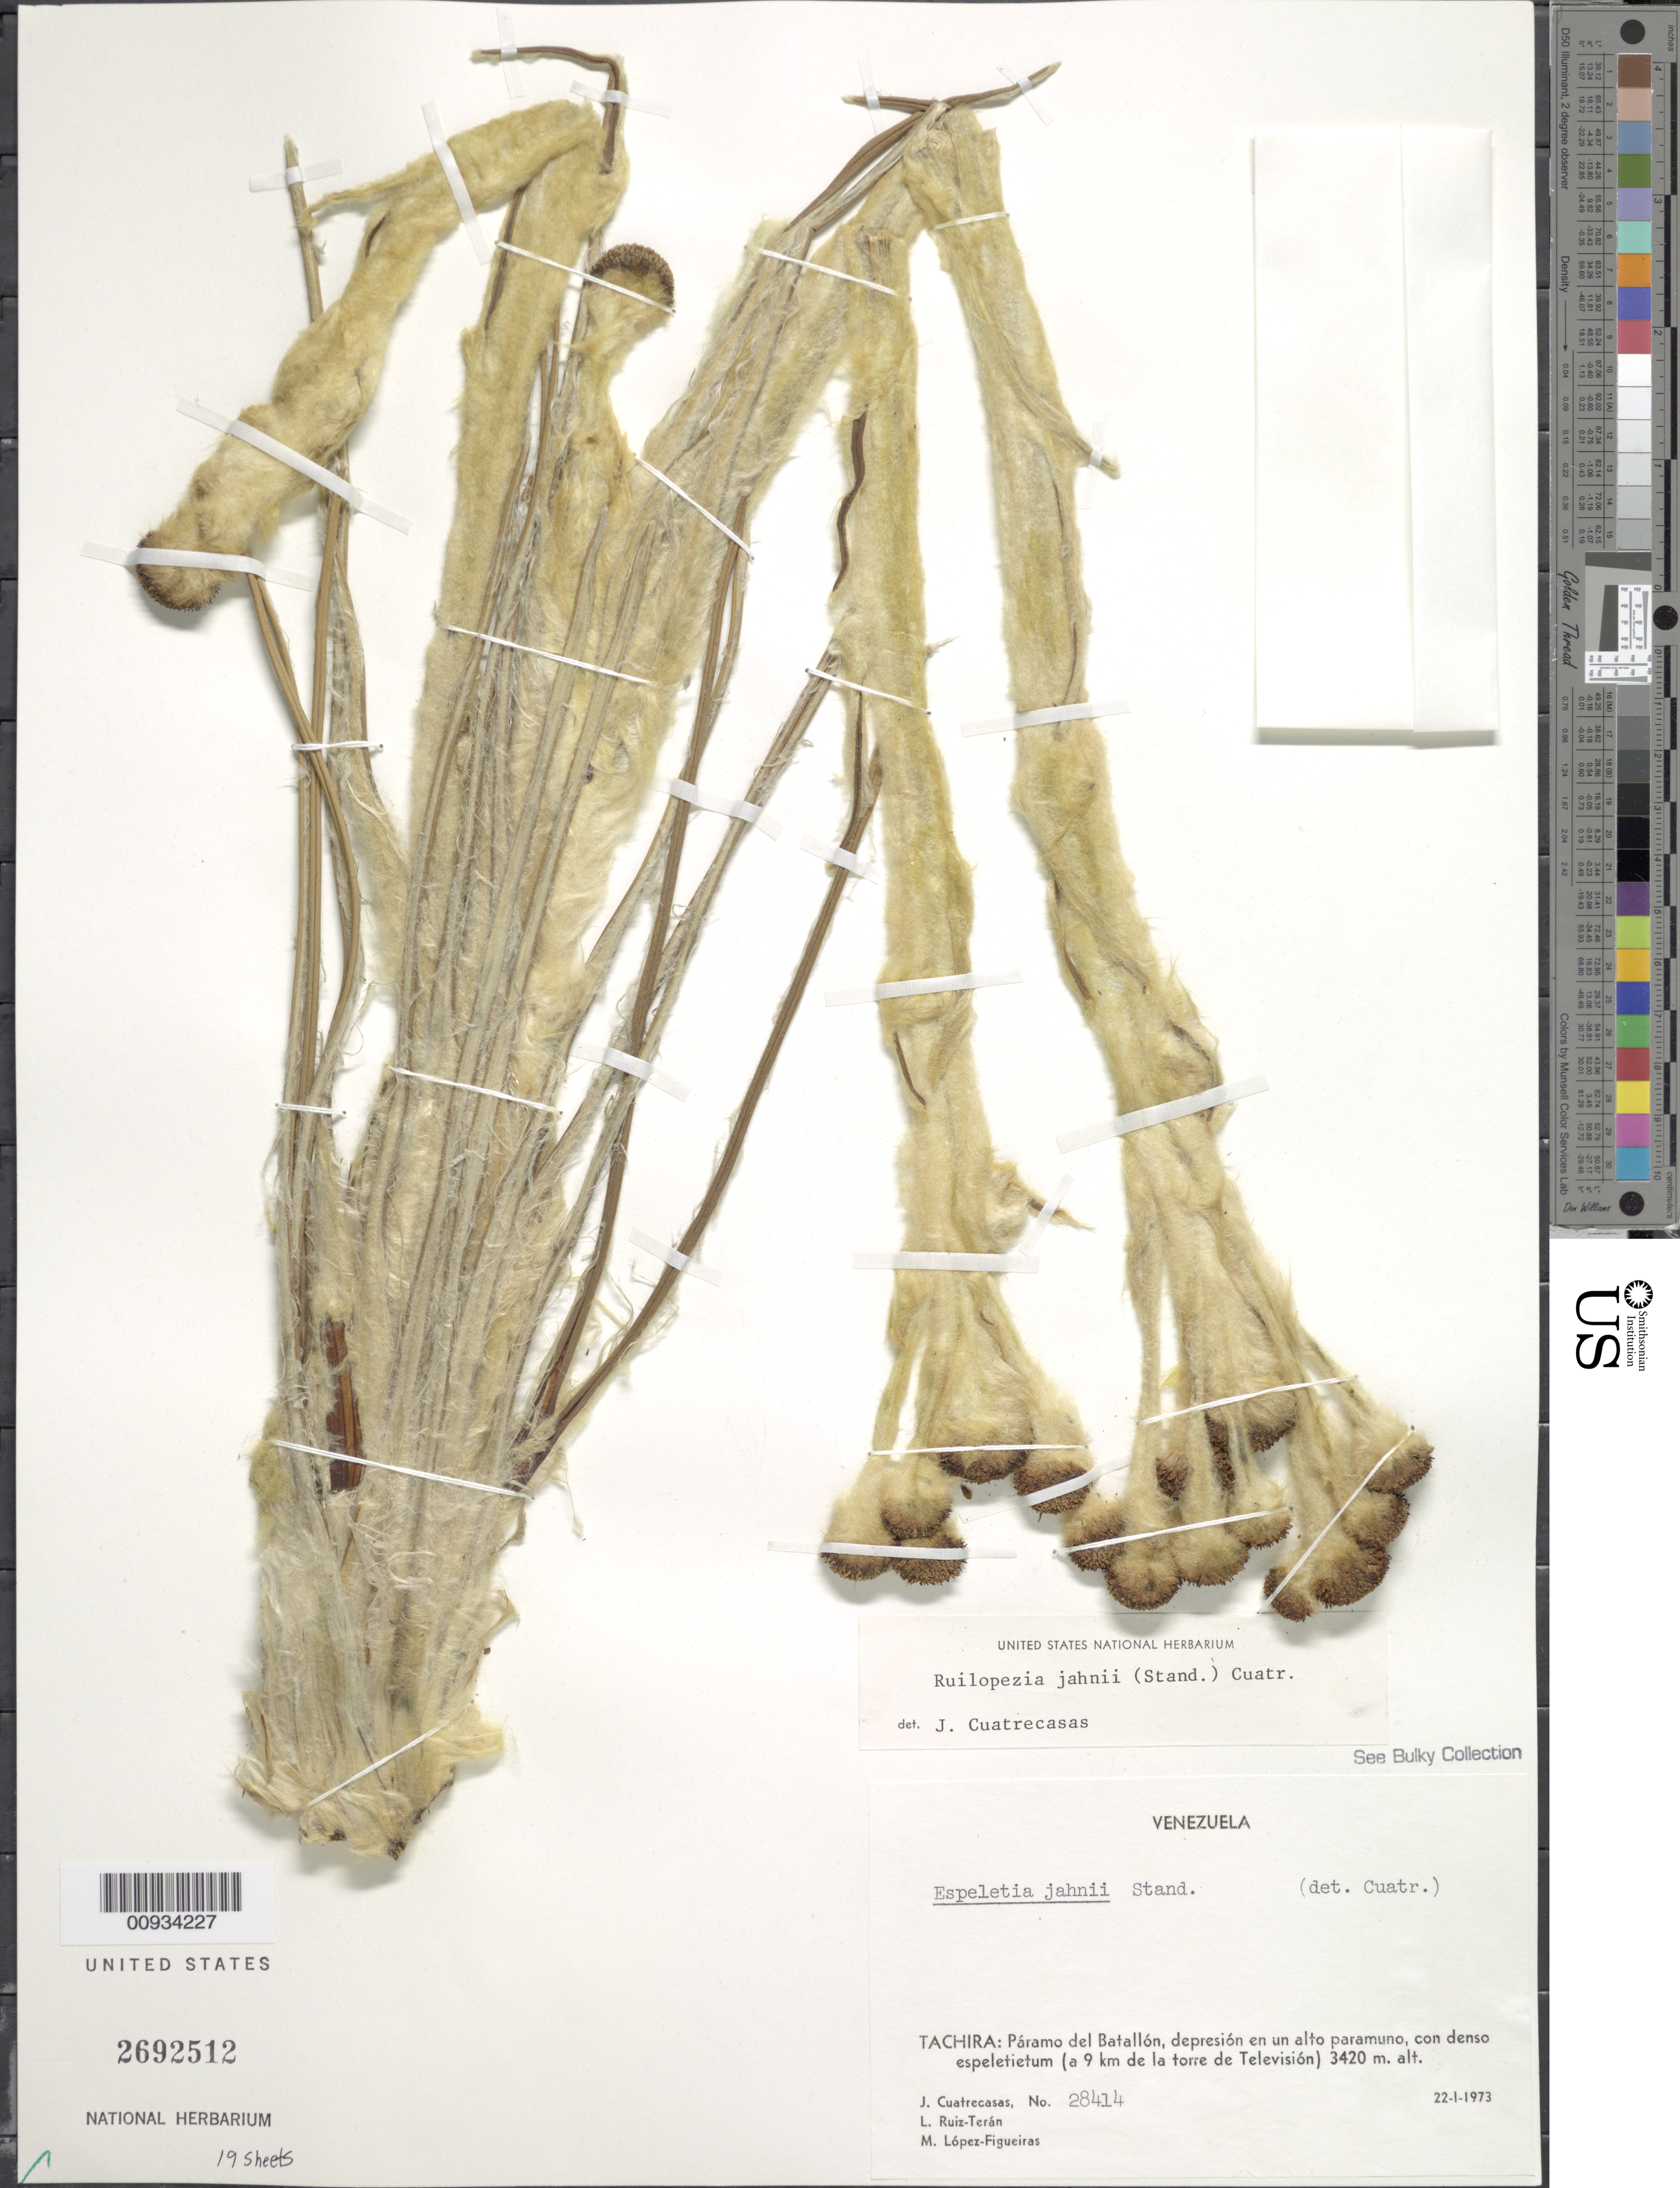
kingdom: Plantae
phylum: Tracheophyta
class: Magnoliopsida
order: Asterales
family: Asteraceae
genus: Ruilopezia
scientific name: Ruilopezia jahnii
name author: (Standl.) Cuatrec.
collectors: J. Cuatrecasas, L. E. Ruíz-Terán & M. López Figueiras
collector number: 28414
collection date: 1973-01-22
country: Venezuela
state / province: Tachira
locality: Paramo del Batallon (a 9 km de la torre de Television)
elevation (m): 3420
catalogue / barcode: US 2692512